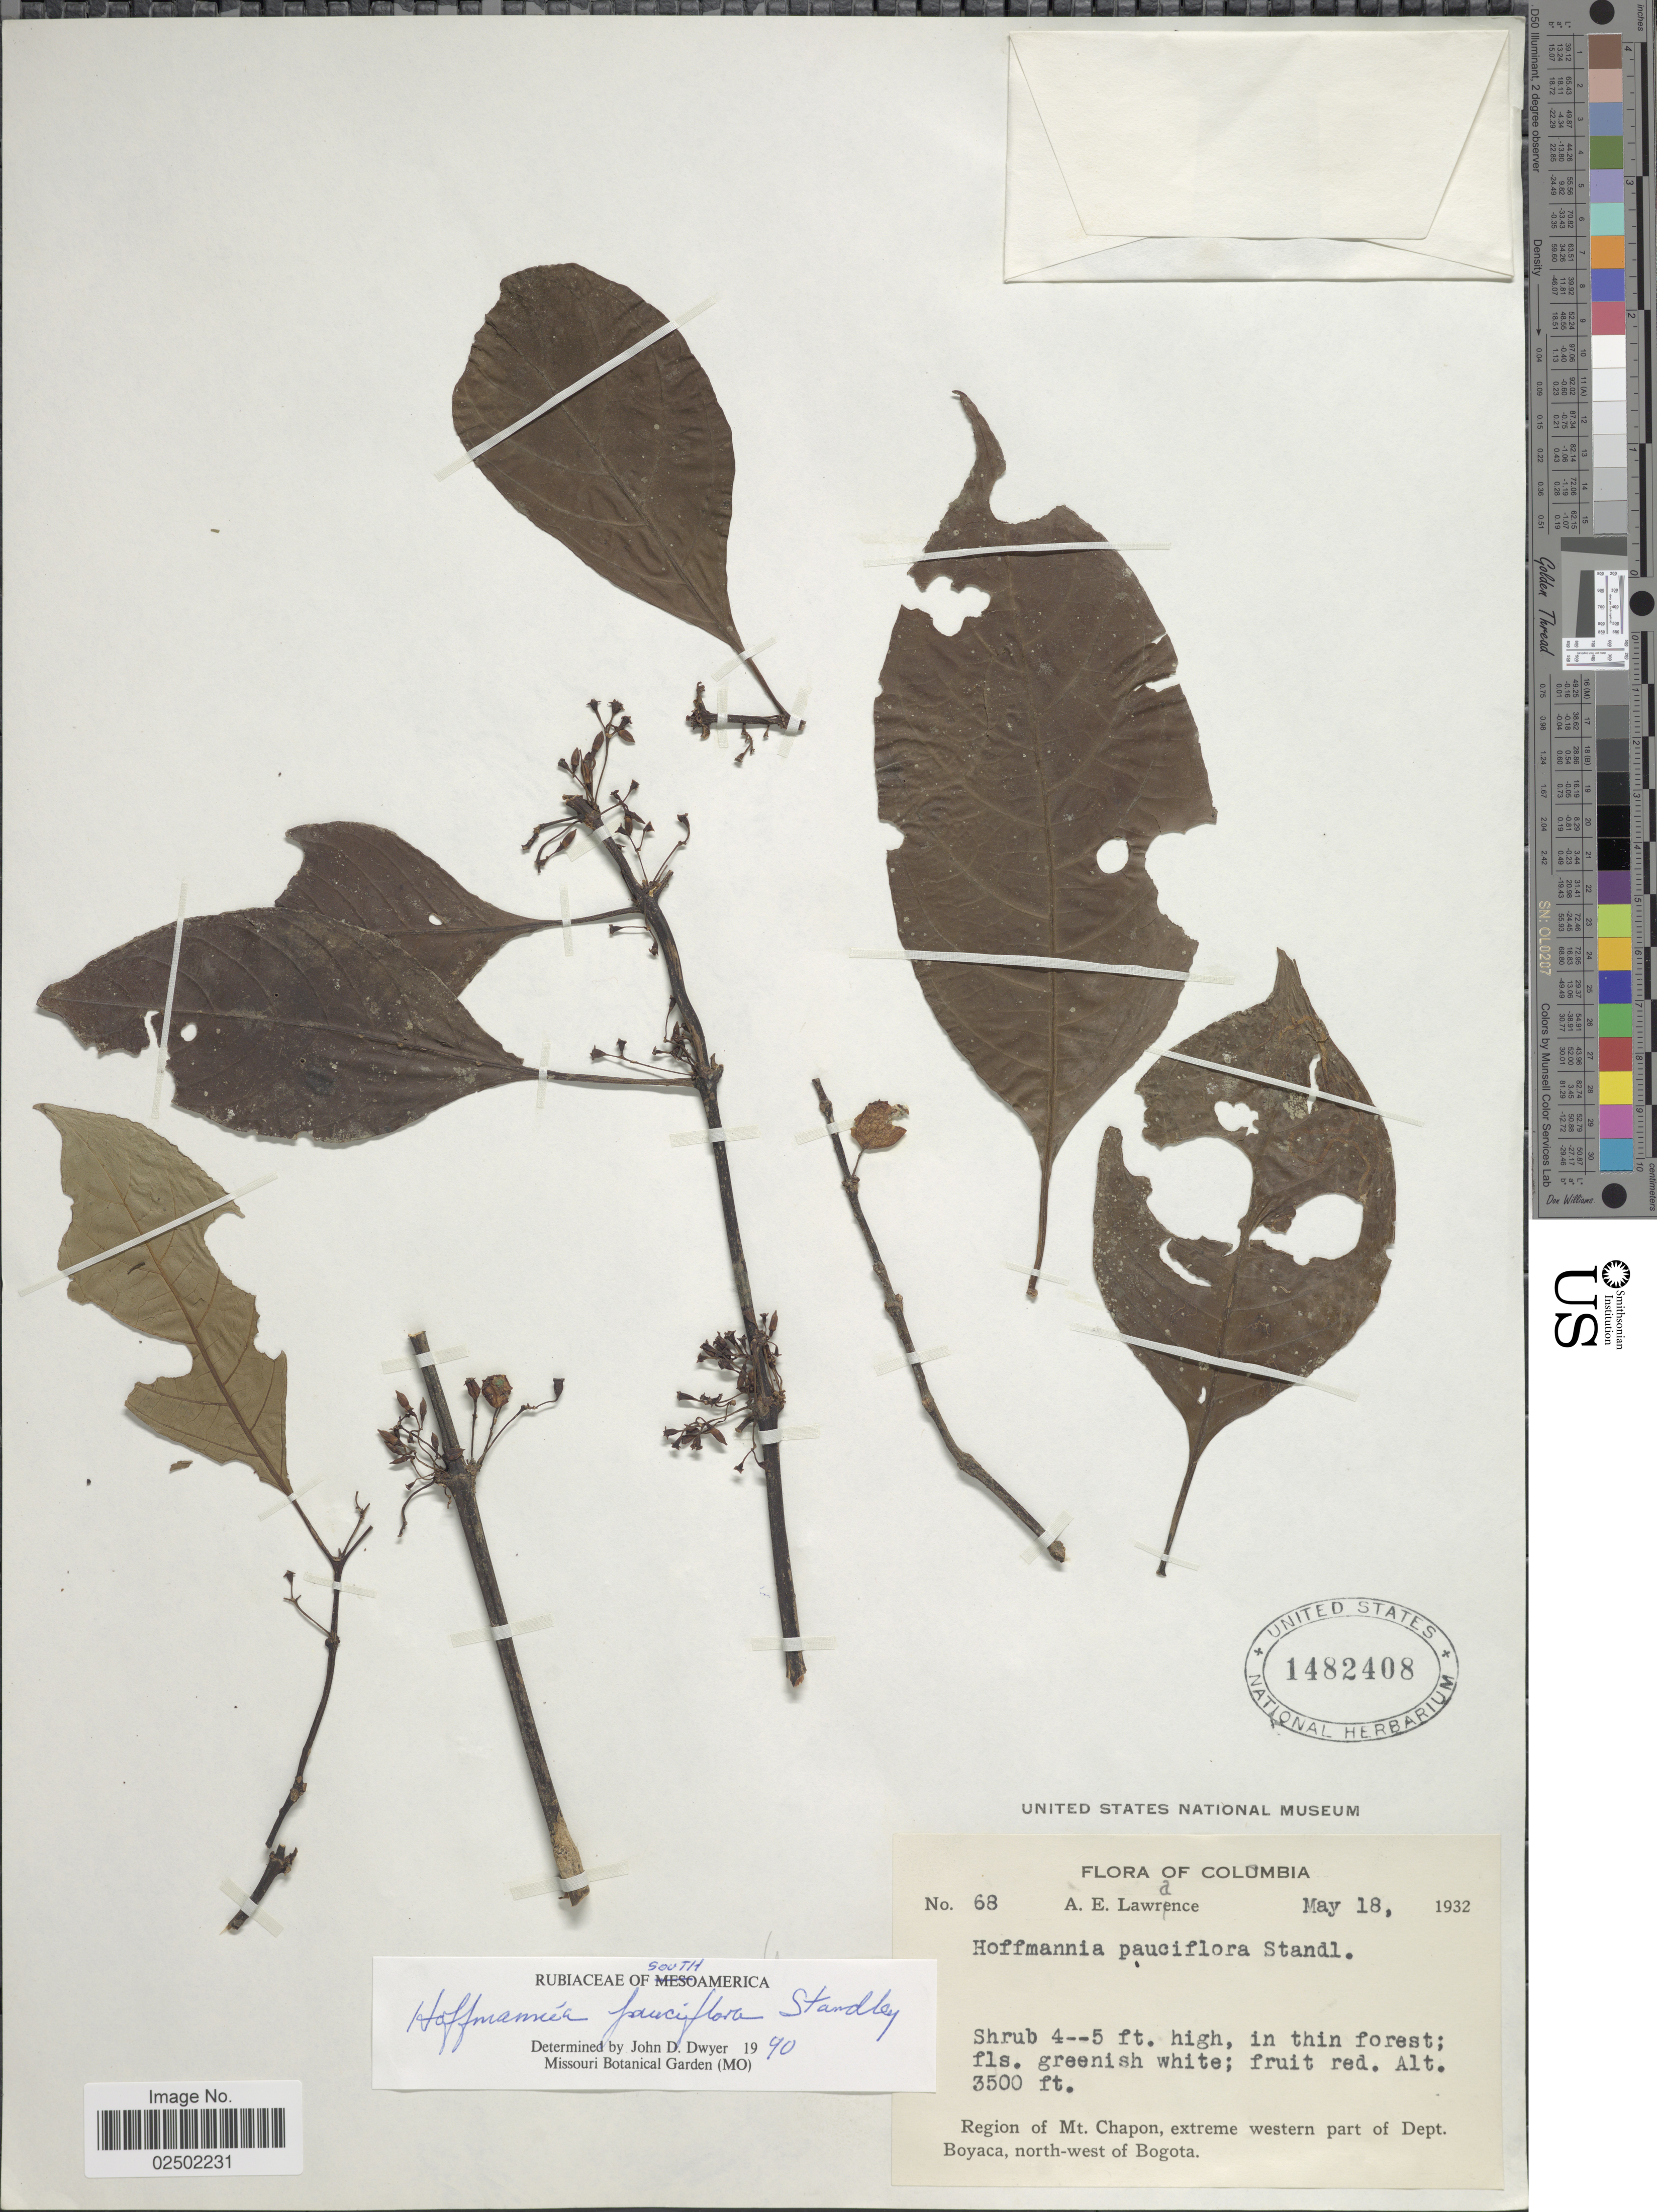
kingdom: Plantae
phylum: Tracheophyta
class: Magnoliopsida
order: Gentianales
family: Rubiaceae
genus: Hoffmannia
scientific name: Hoffmannia pauciflora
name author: Standl.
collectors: A. Lawrance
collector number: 68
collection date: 1932-05-18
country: Colombia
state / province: Boyacá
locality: Region of Mt. Chapon, extreme western part of Dept. Boyaca, north-west of Bogota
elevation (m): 1067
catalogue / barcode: US 1482408